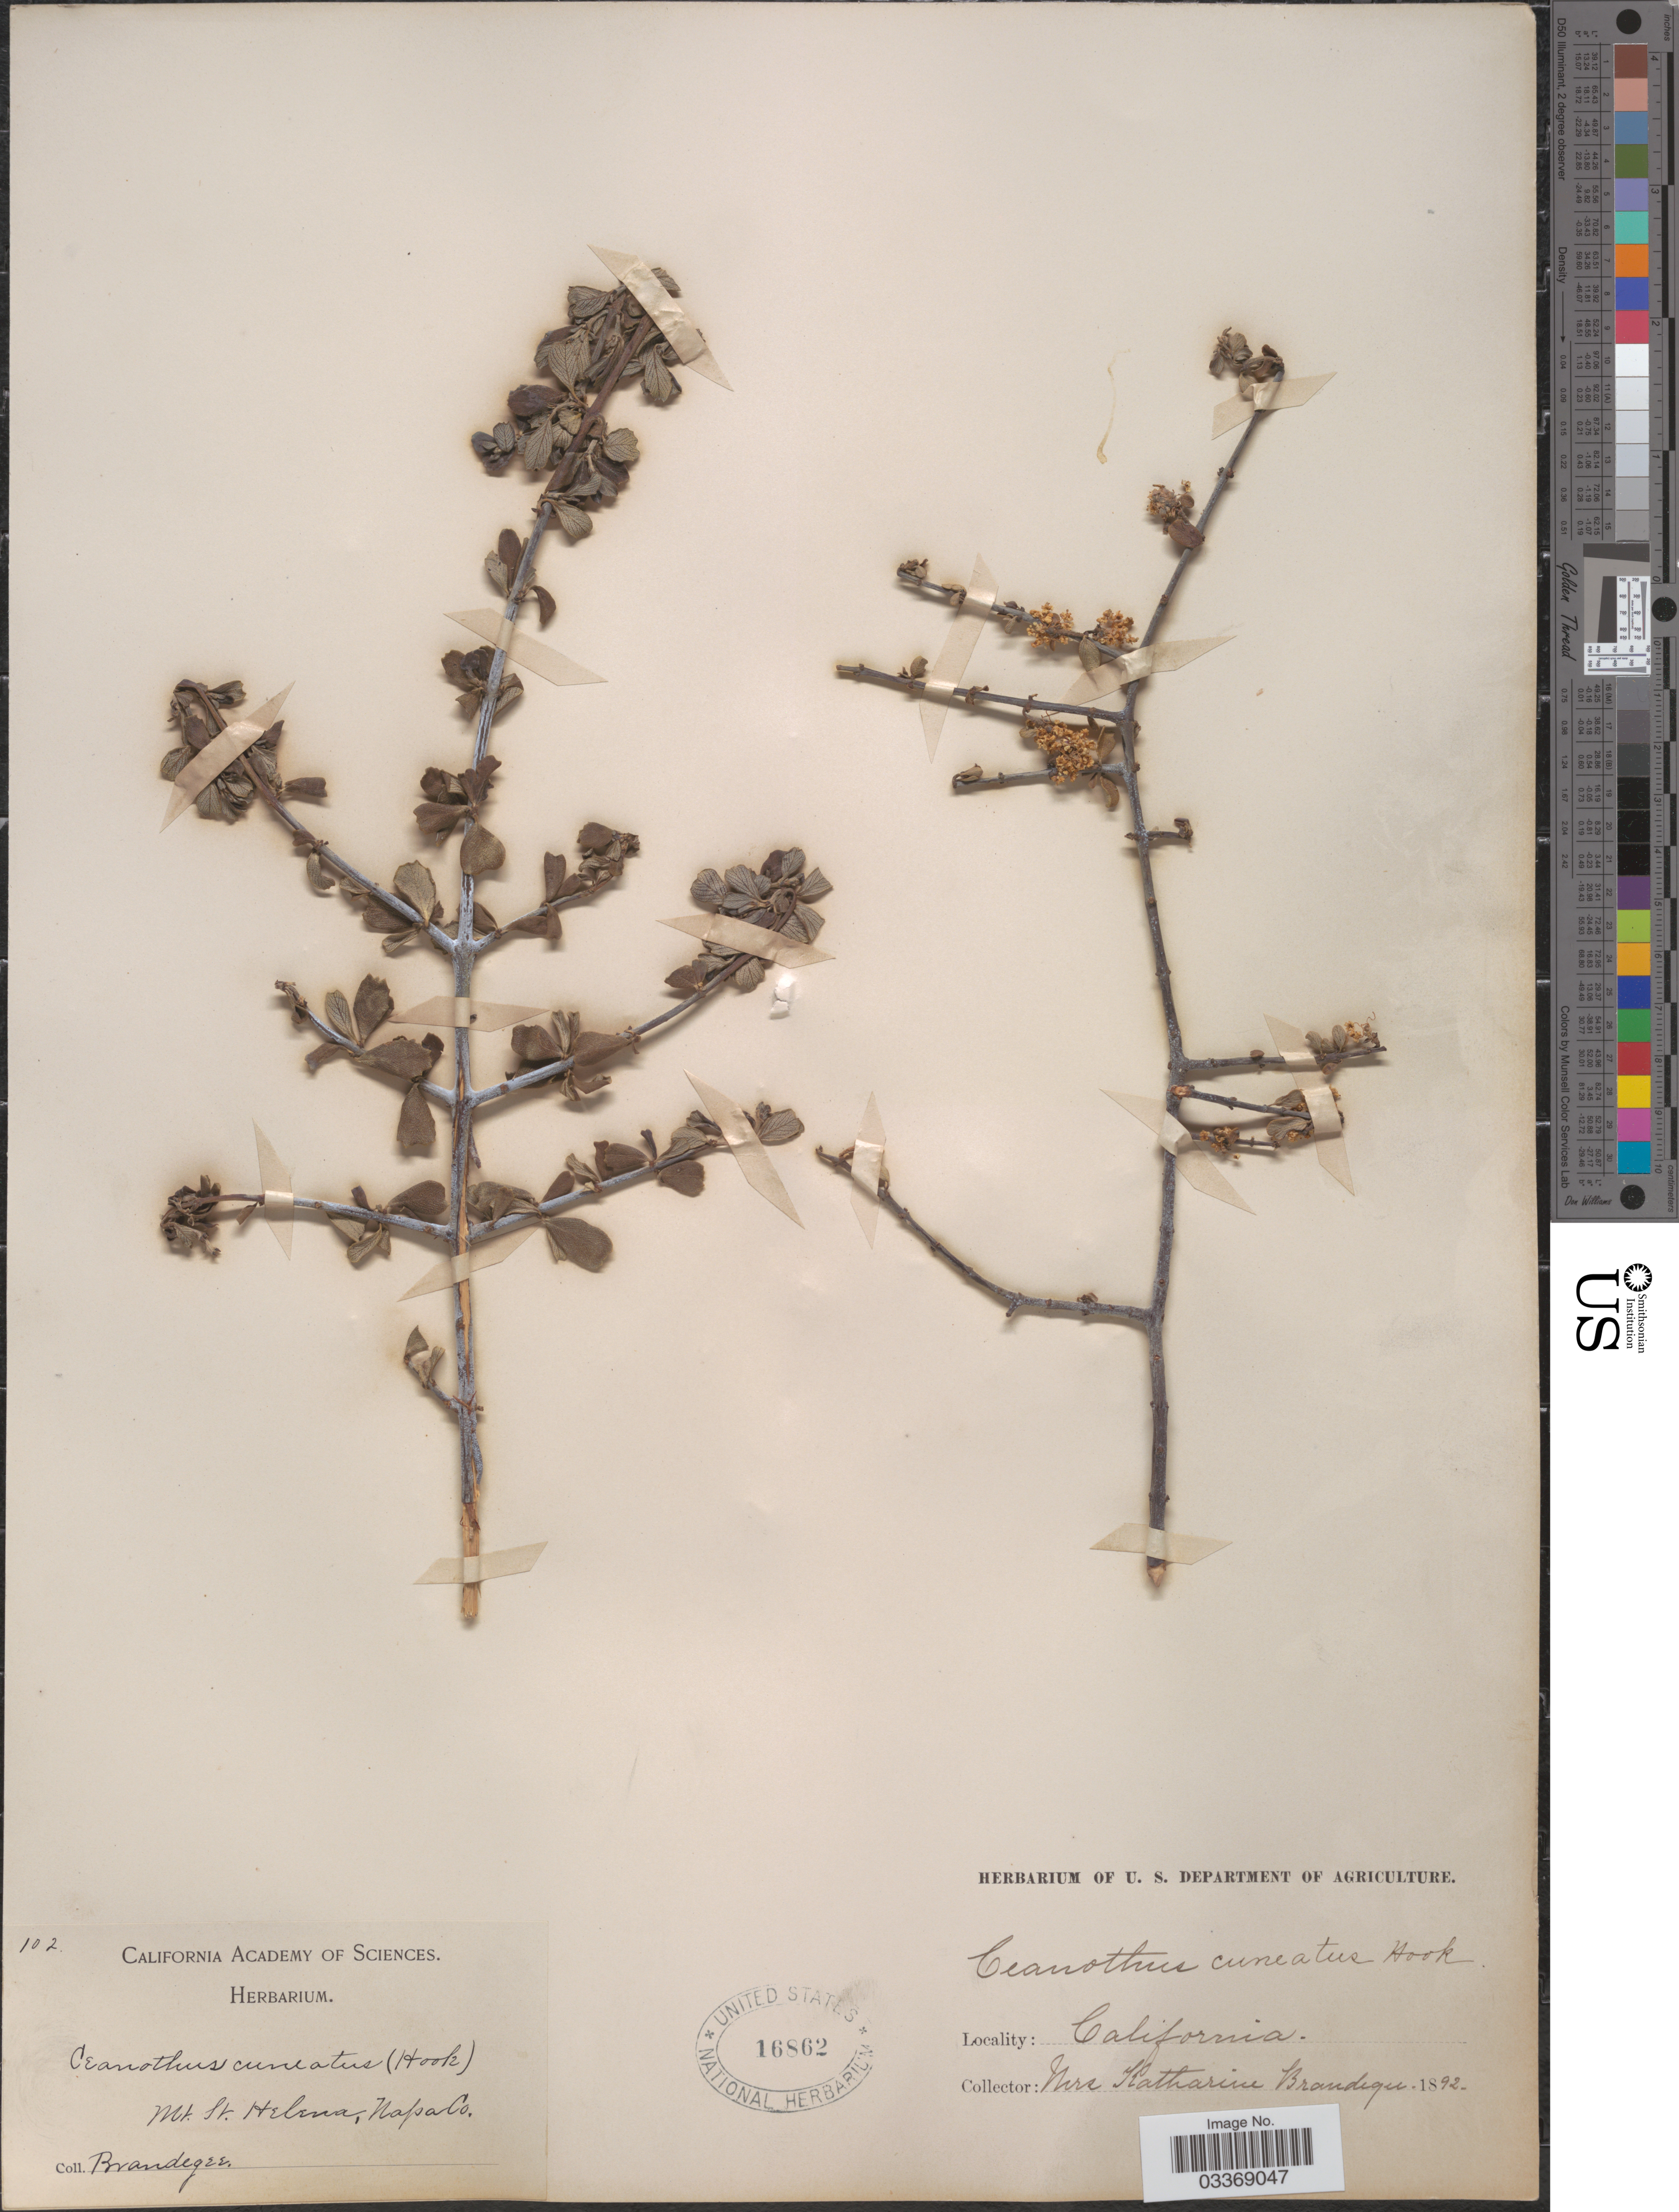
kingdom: Plantae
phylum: Tracheophyta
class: Magnoliopsida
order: Rosales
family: Rhamnaceae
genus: Ceanothus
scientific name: Ceanothus cuneatus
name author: (Hook.) Nutt.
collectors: M. K. Brandegee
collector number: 102?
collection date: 1892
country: United States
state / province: California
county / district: Napa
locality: Mt. St. Helena, Napa Co.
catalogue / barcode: US 16862